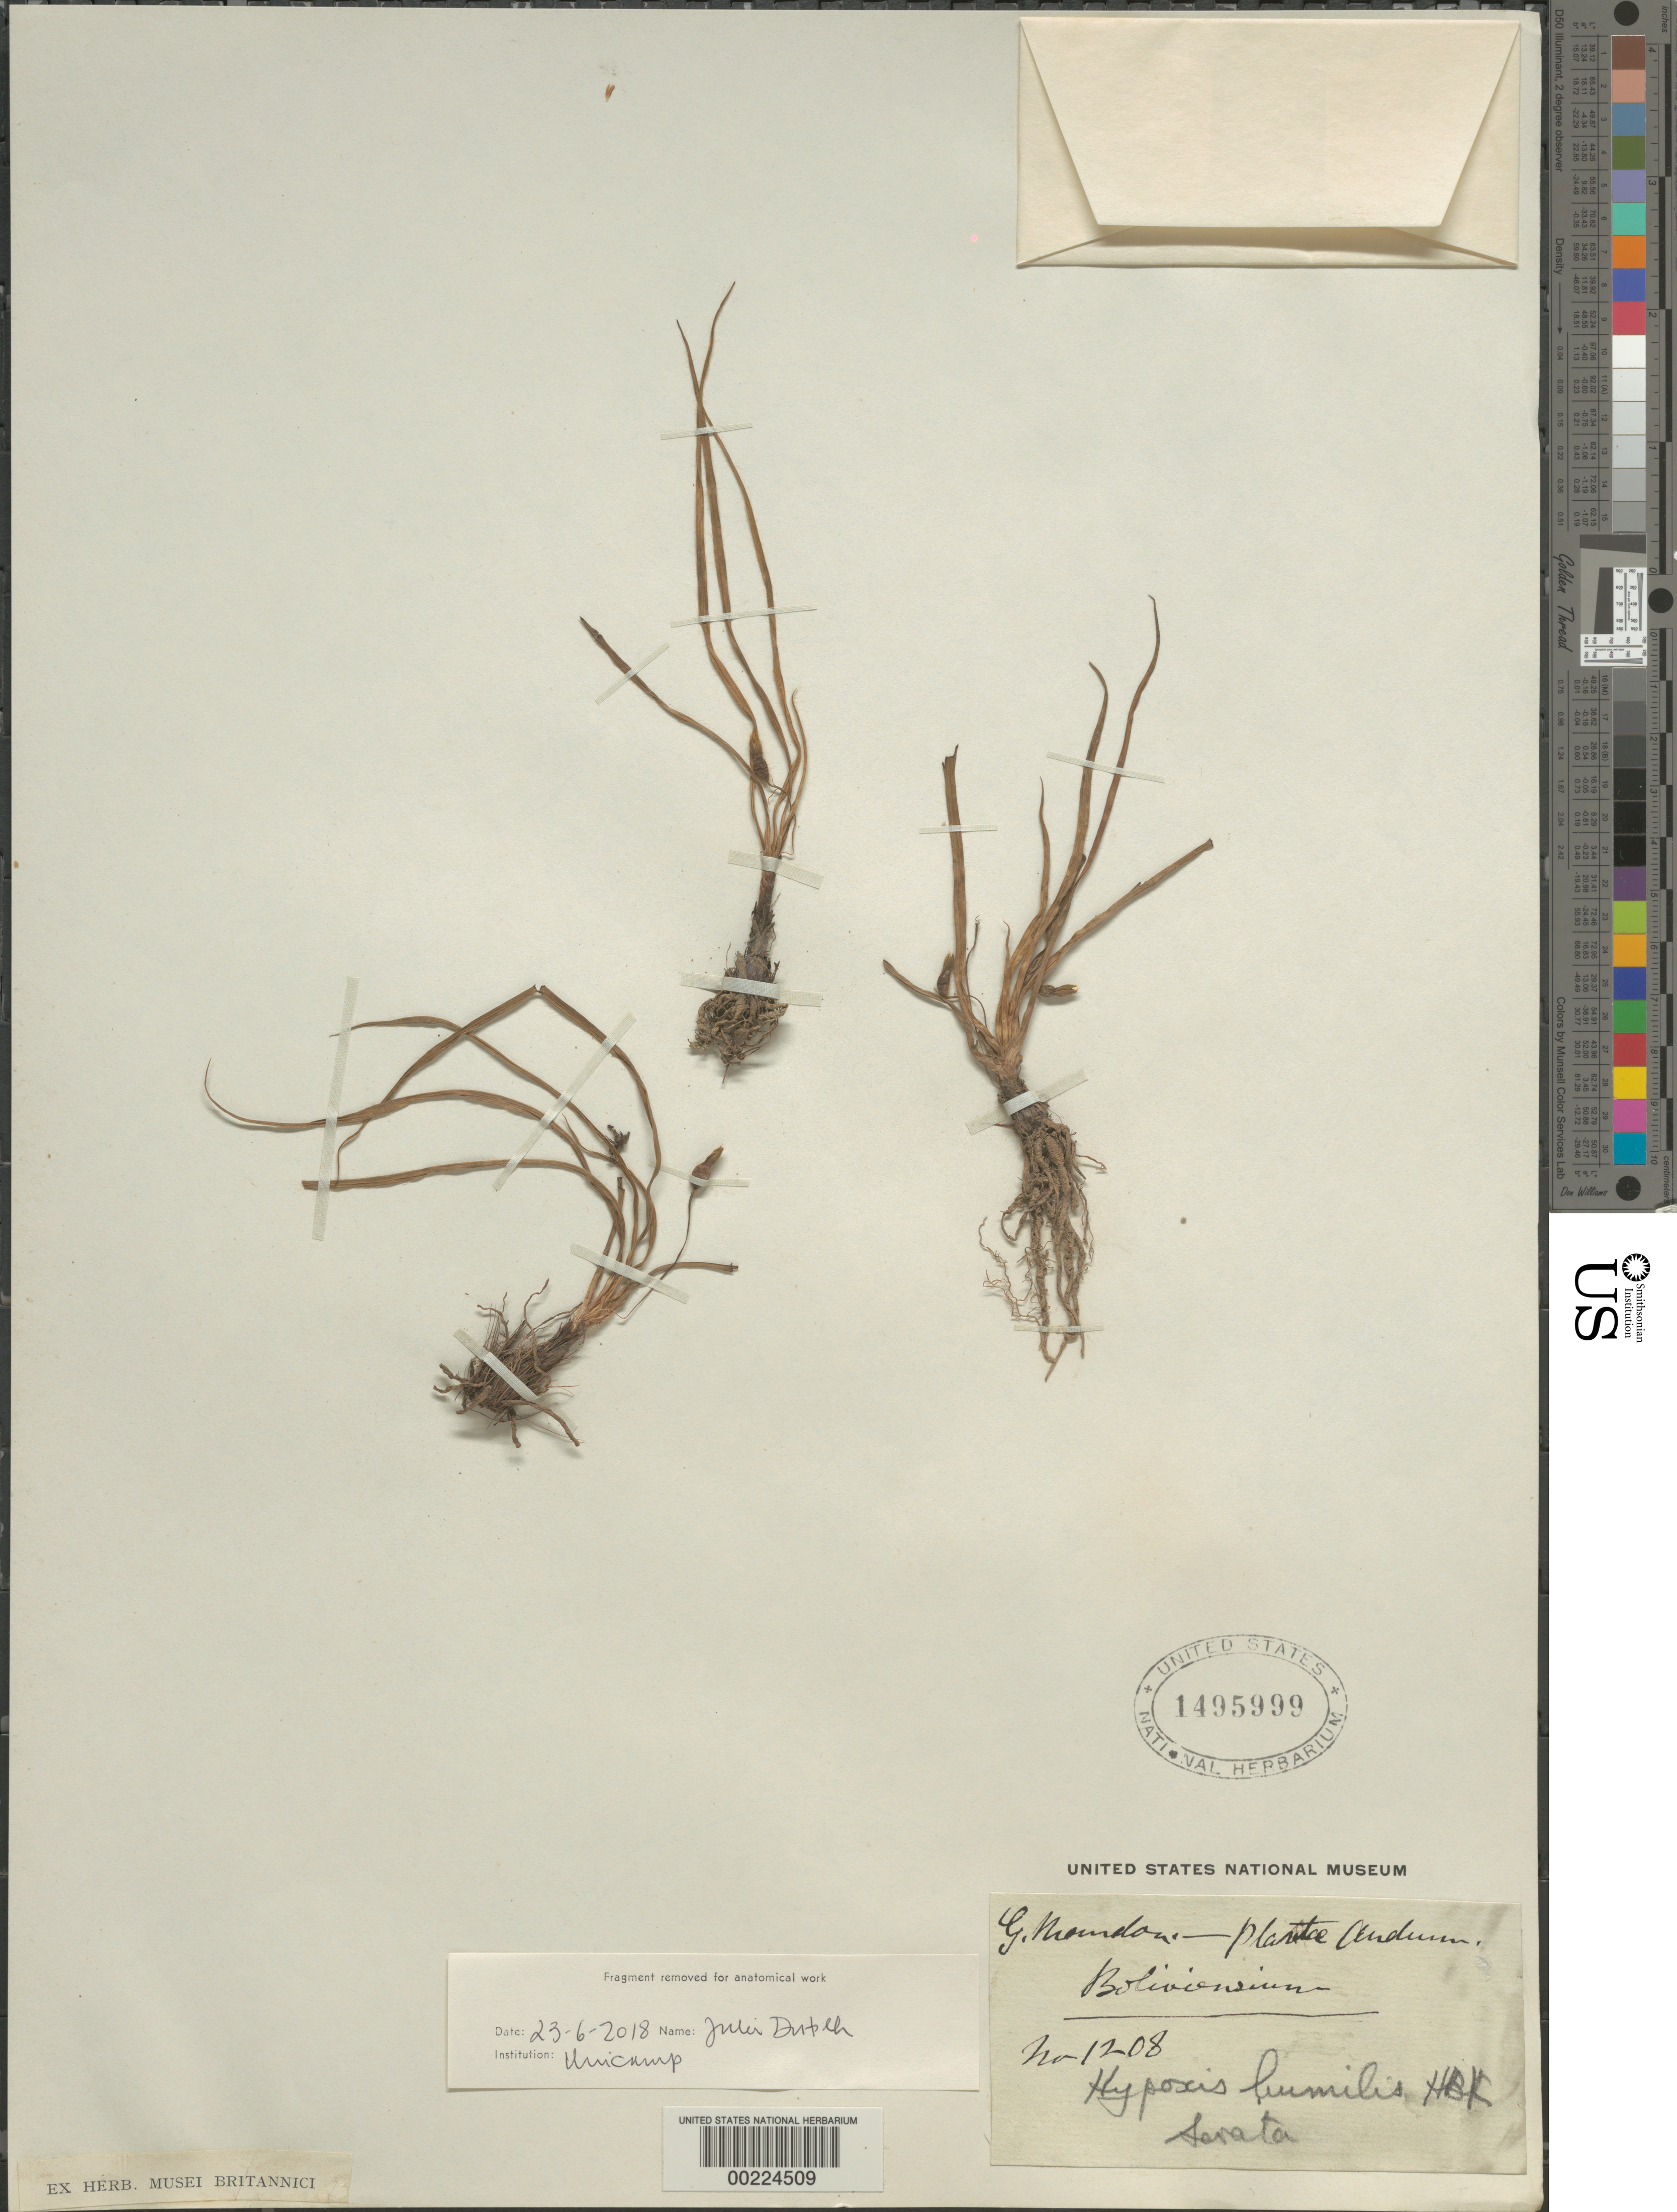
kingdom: Plantae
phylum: Tracheophyta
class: Liliopsida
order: Asparagales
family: Hypoxidaceae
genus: Hypoxis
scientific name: Hypoxis humilis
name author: Tharp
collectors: G. Mandon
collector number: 1208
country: Bolivia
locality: Mapiri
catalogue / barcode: US 1495999